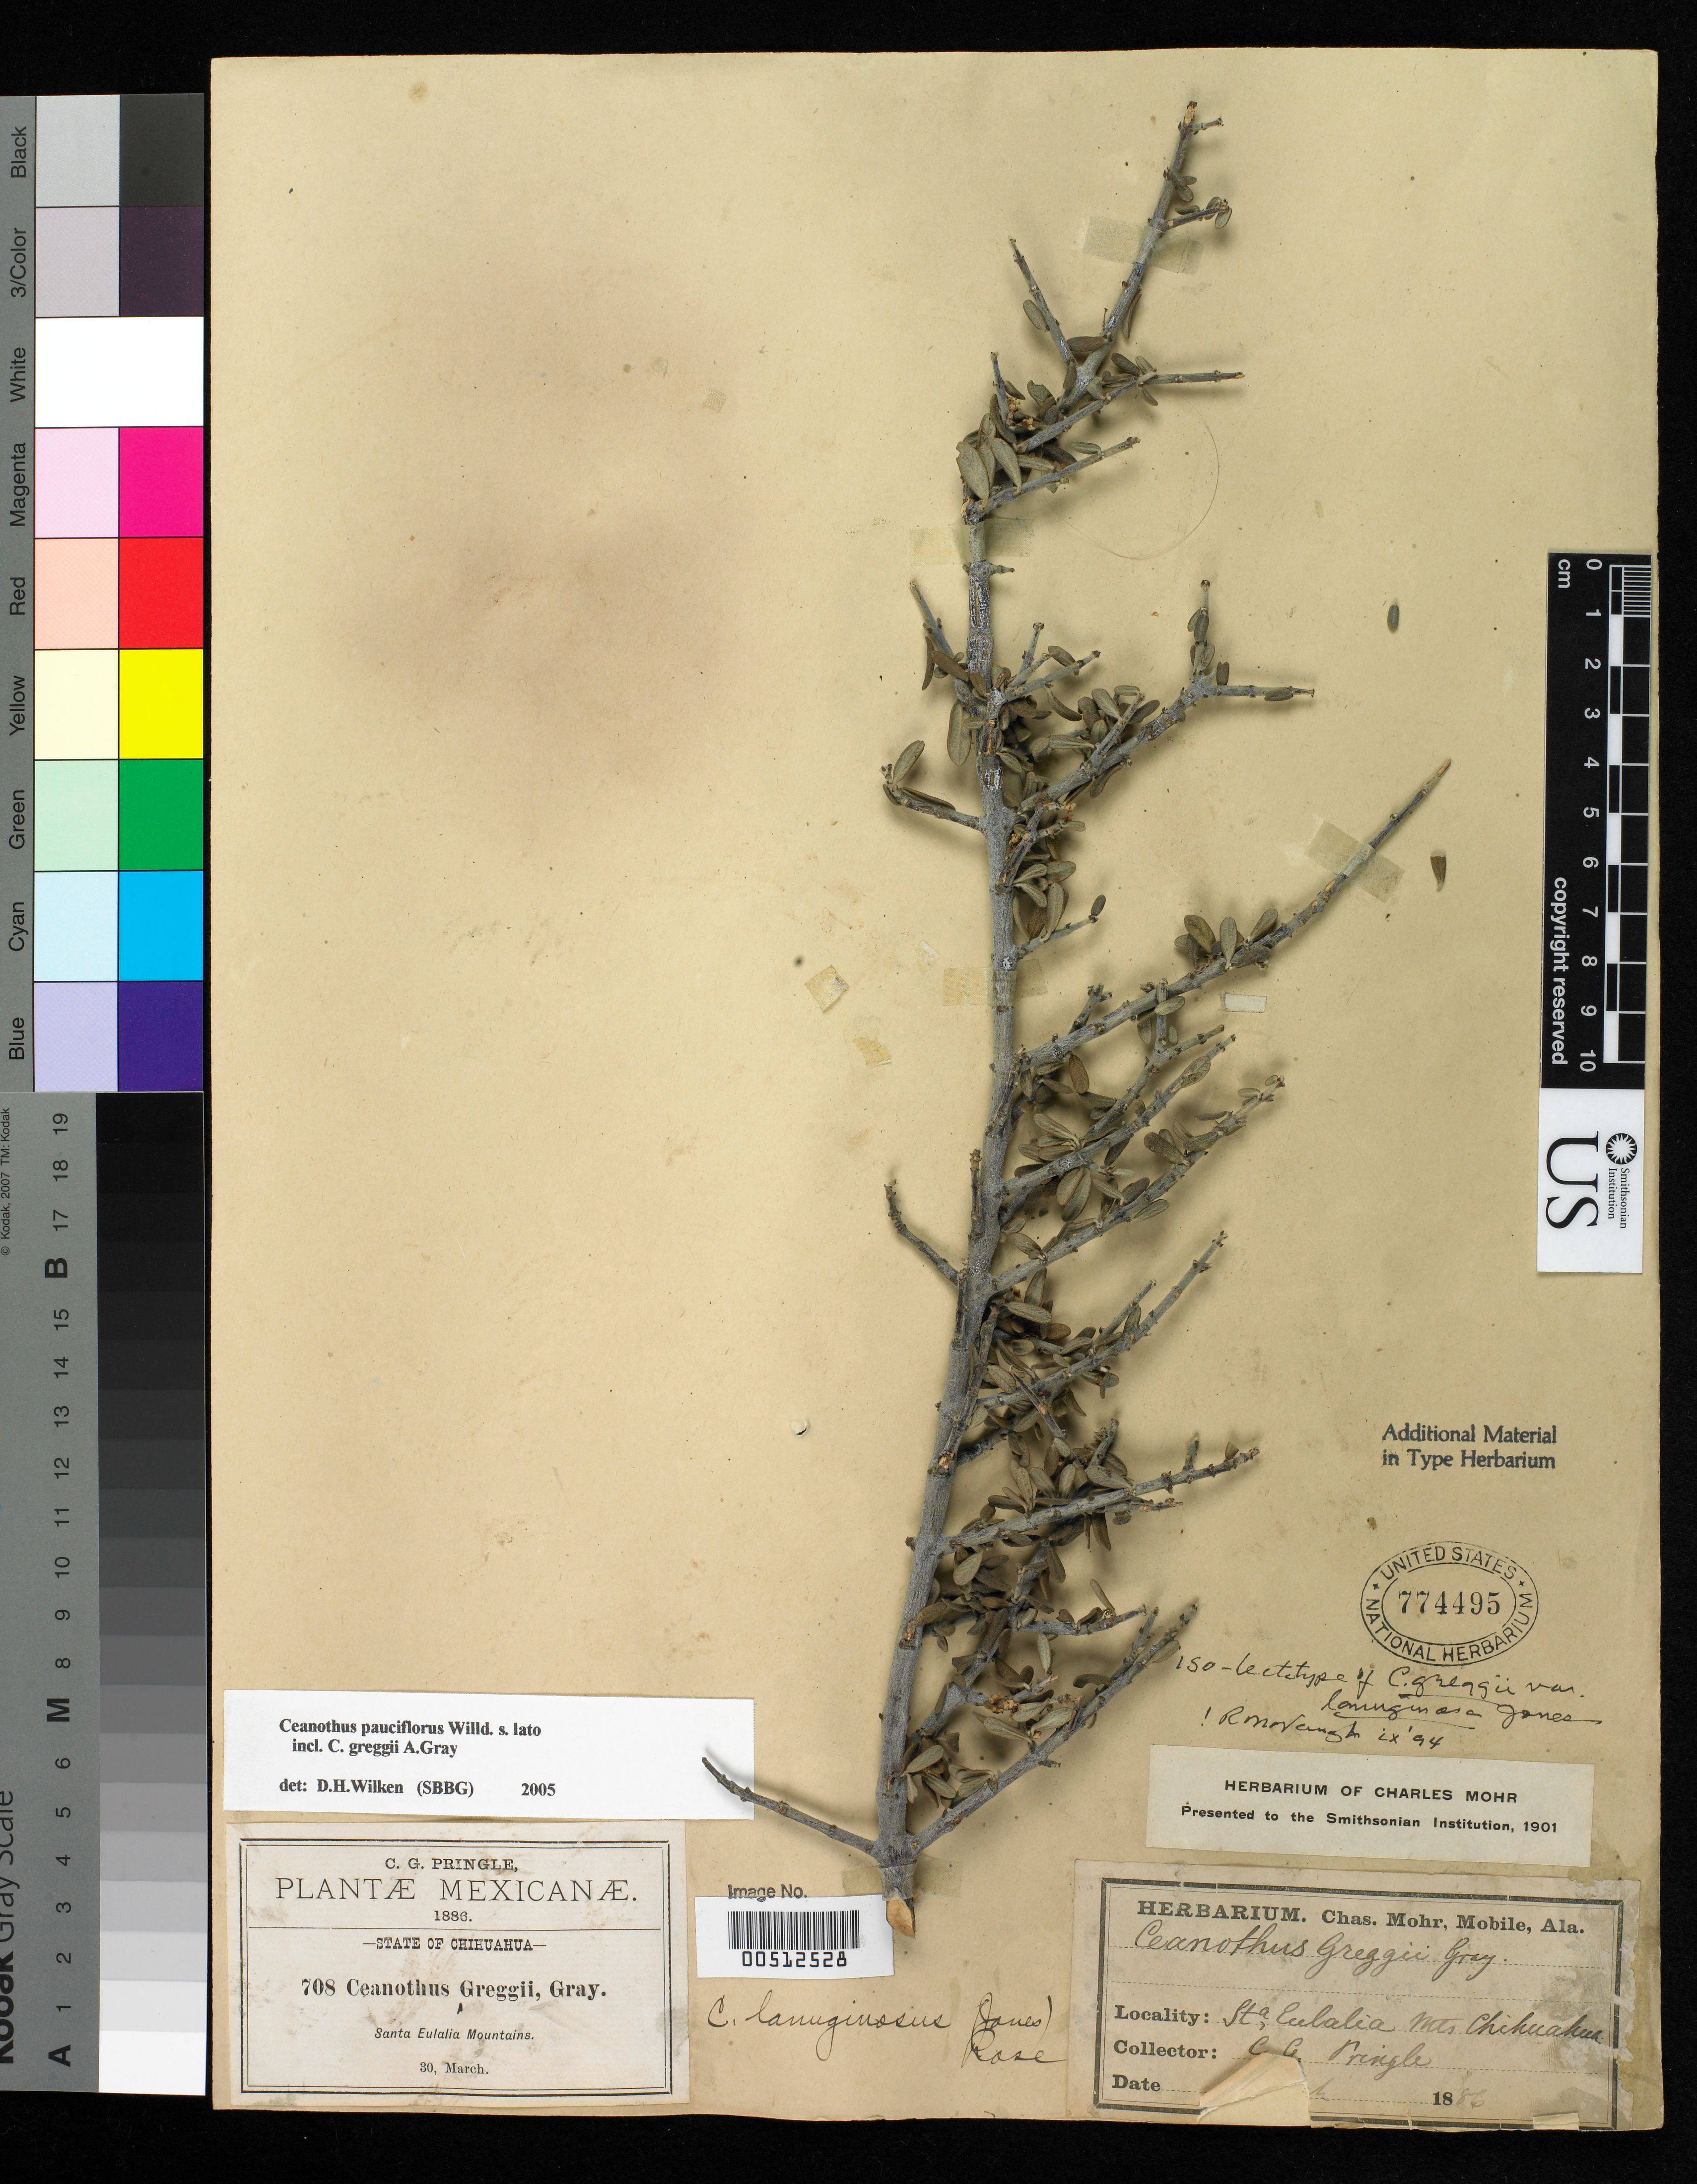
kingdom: Plantae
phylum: Tracheophyta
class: Magnoliopsida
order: Rosales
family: Rhamnaceae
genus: Ceanothus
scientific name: Ceanothus greggii var. lanuginosa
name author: M.E. Jones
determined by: Wilken, D. H.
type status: Syntype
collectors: C. G. Pringle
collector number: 708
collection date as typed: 30 Mar 1886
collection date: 1886-03-30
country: Mexico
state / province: Chihuahua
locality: Santa Eulalia Mts.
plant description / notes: Specimen annotated by R. McVaugh (1994) as isolectotype.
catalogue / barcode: US 774495